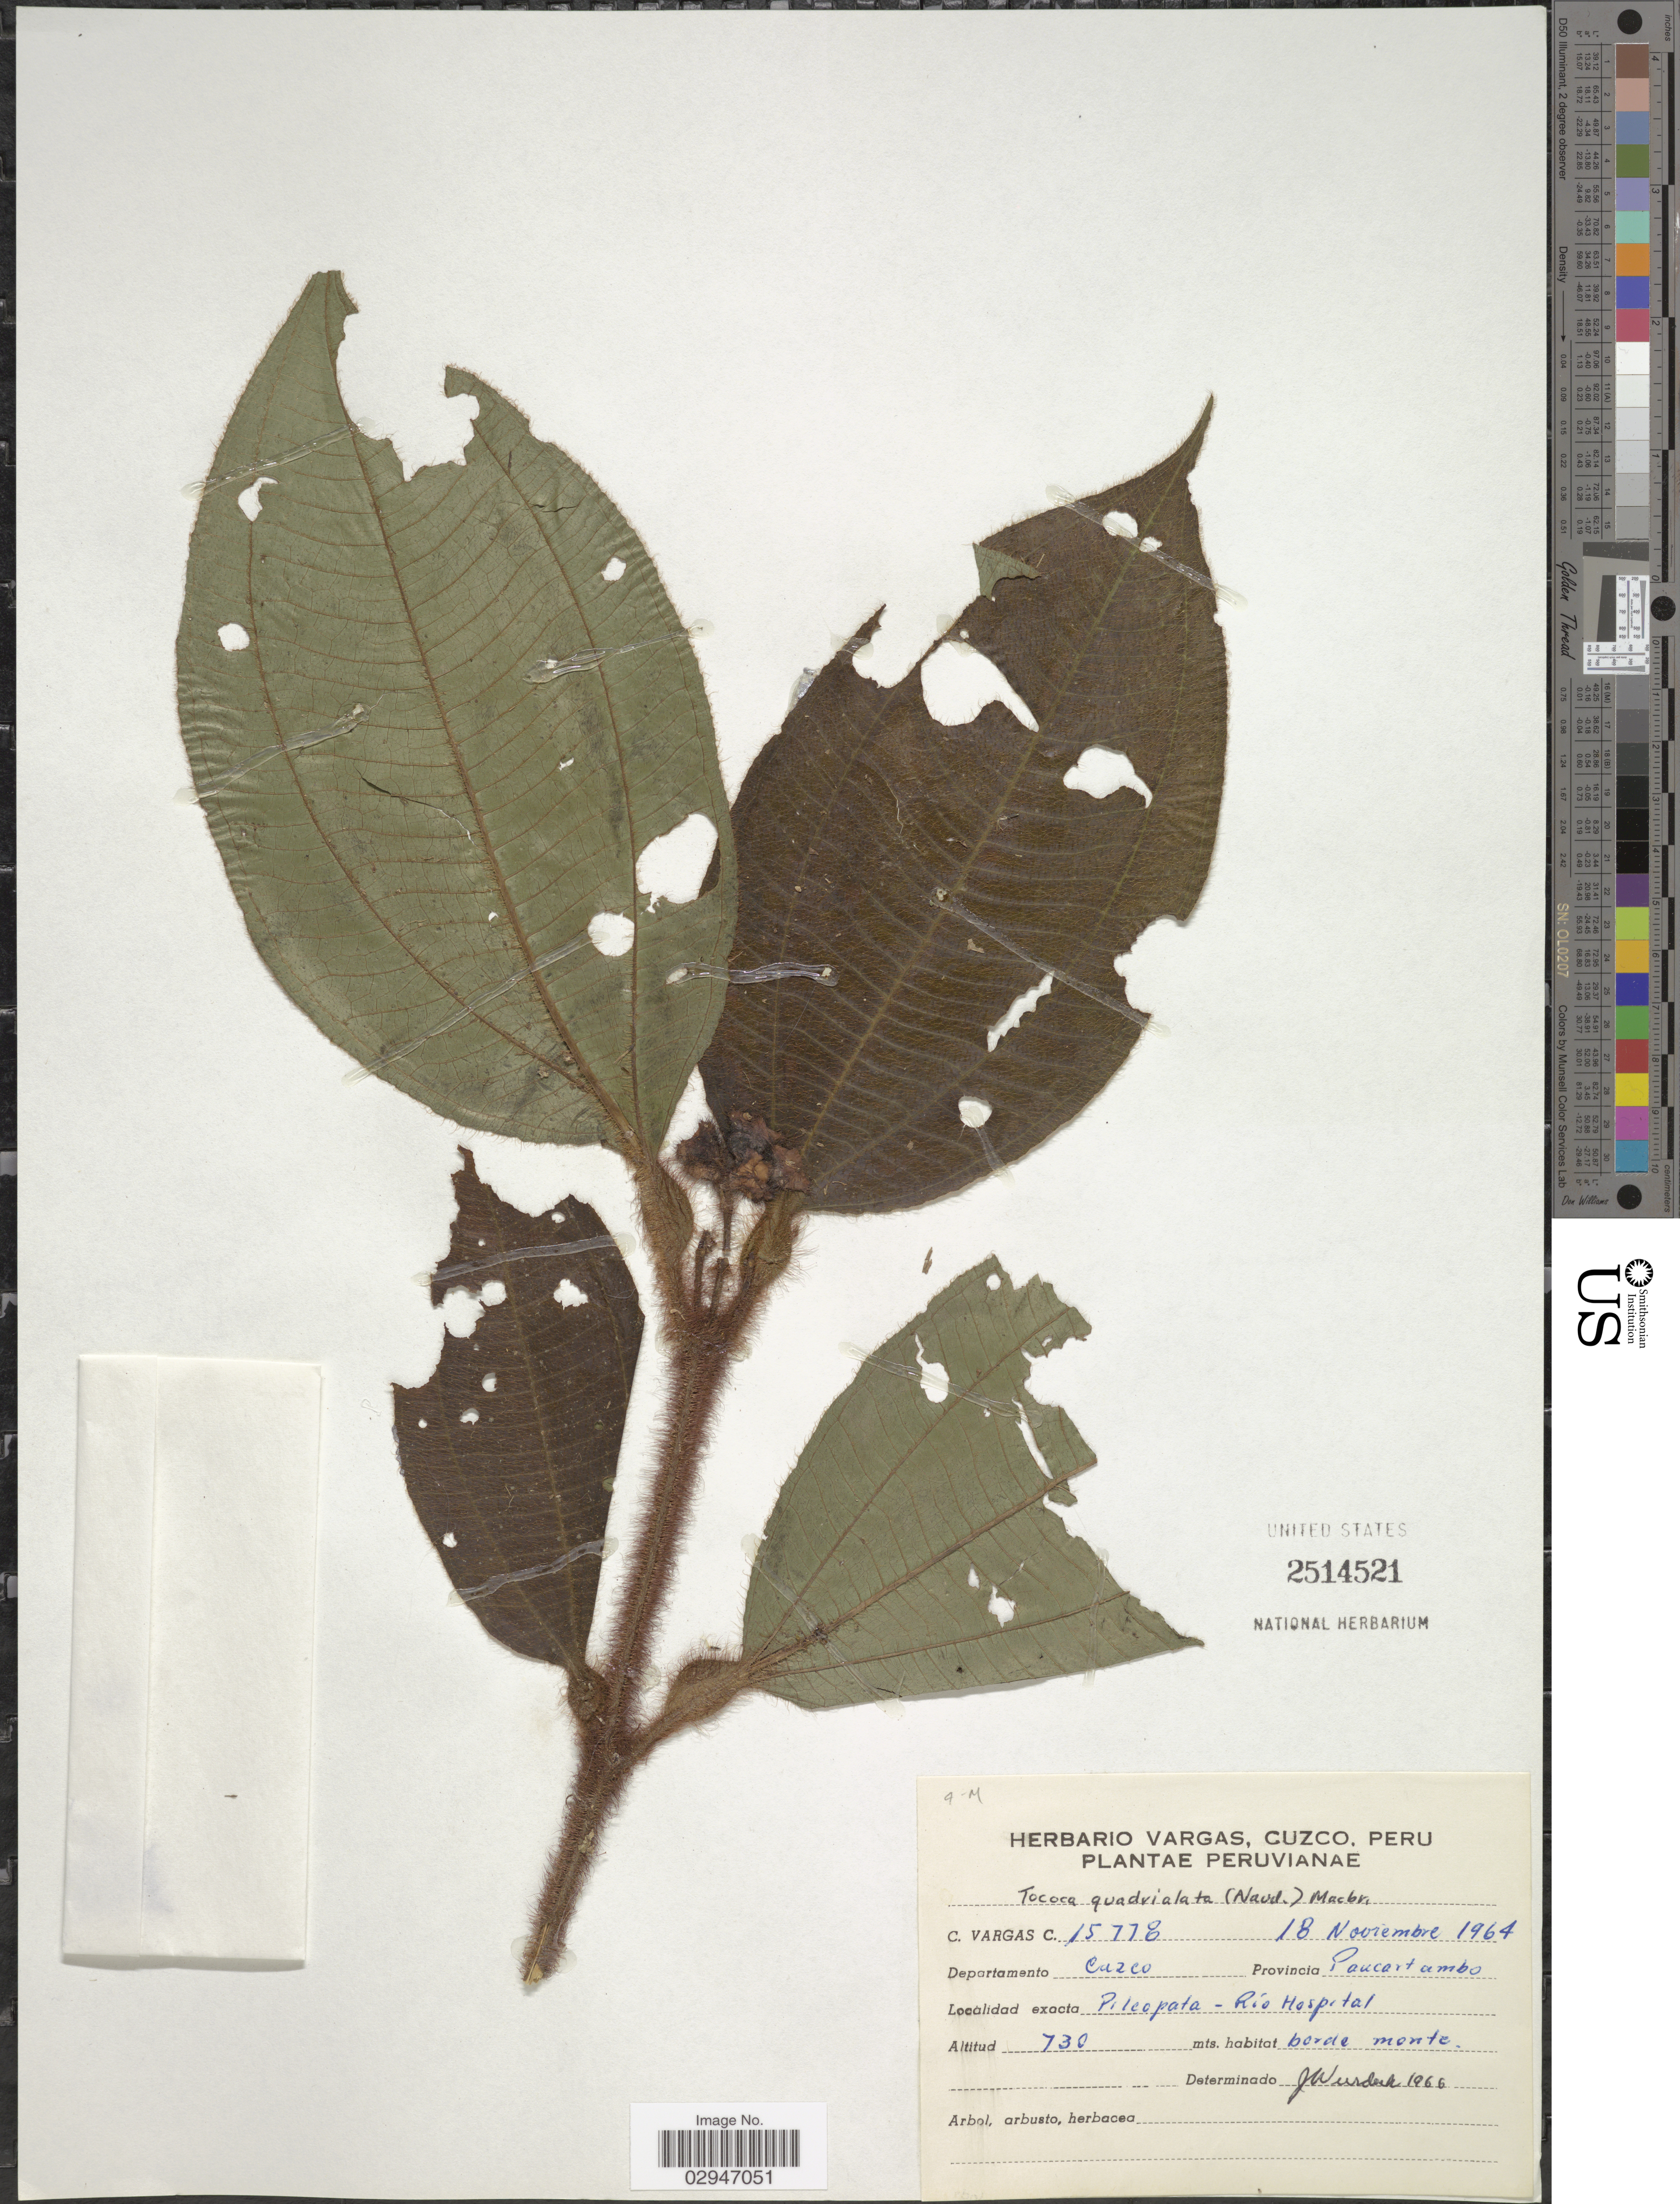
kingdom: Plantae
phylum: Tracheophyta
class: Magnoliopsida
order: Myrtales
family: Melastomataceae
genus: Tococa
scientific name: Tococa quadrialata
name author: (Naudin) J.F. Macbr.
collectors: C. Vargas Calderón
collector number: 15778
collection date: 1964-11-18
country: Peru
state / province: Cusco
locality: Departamento Cuzco Provincia Paucartambo. Pilcopata- Río Hospital.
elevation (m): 730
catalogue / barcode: US 2514521